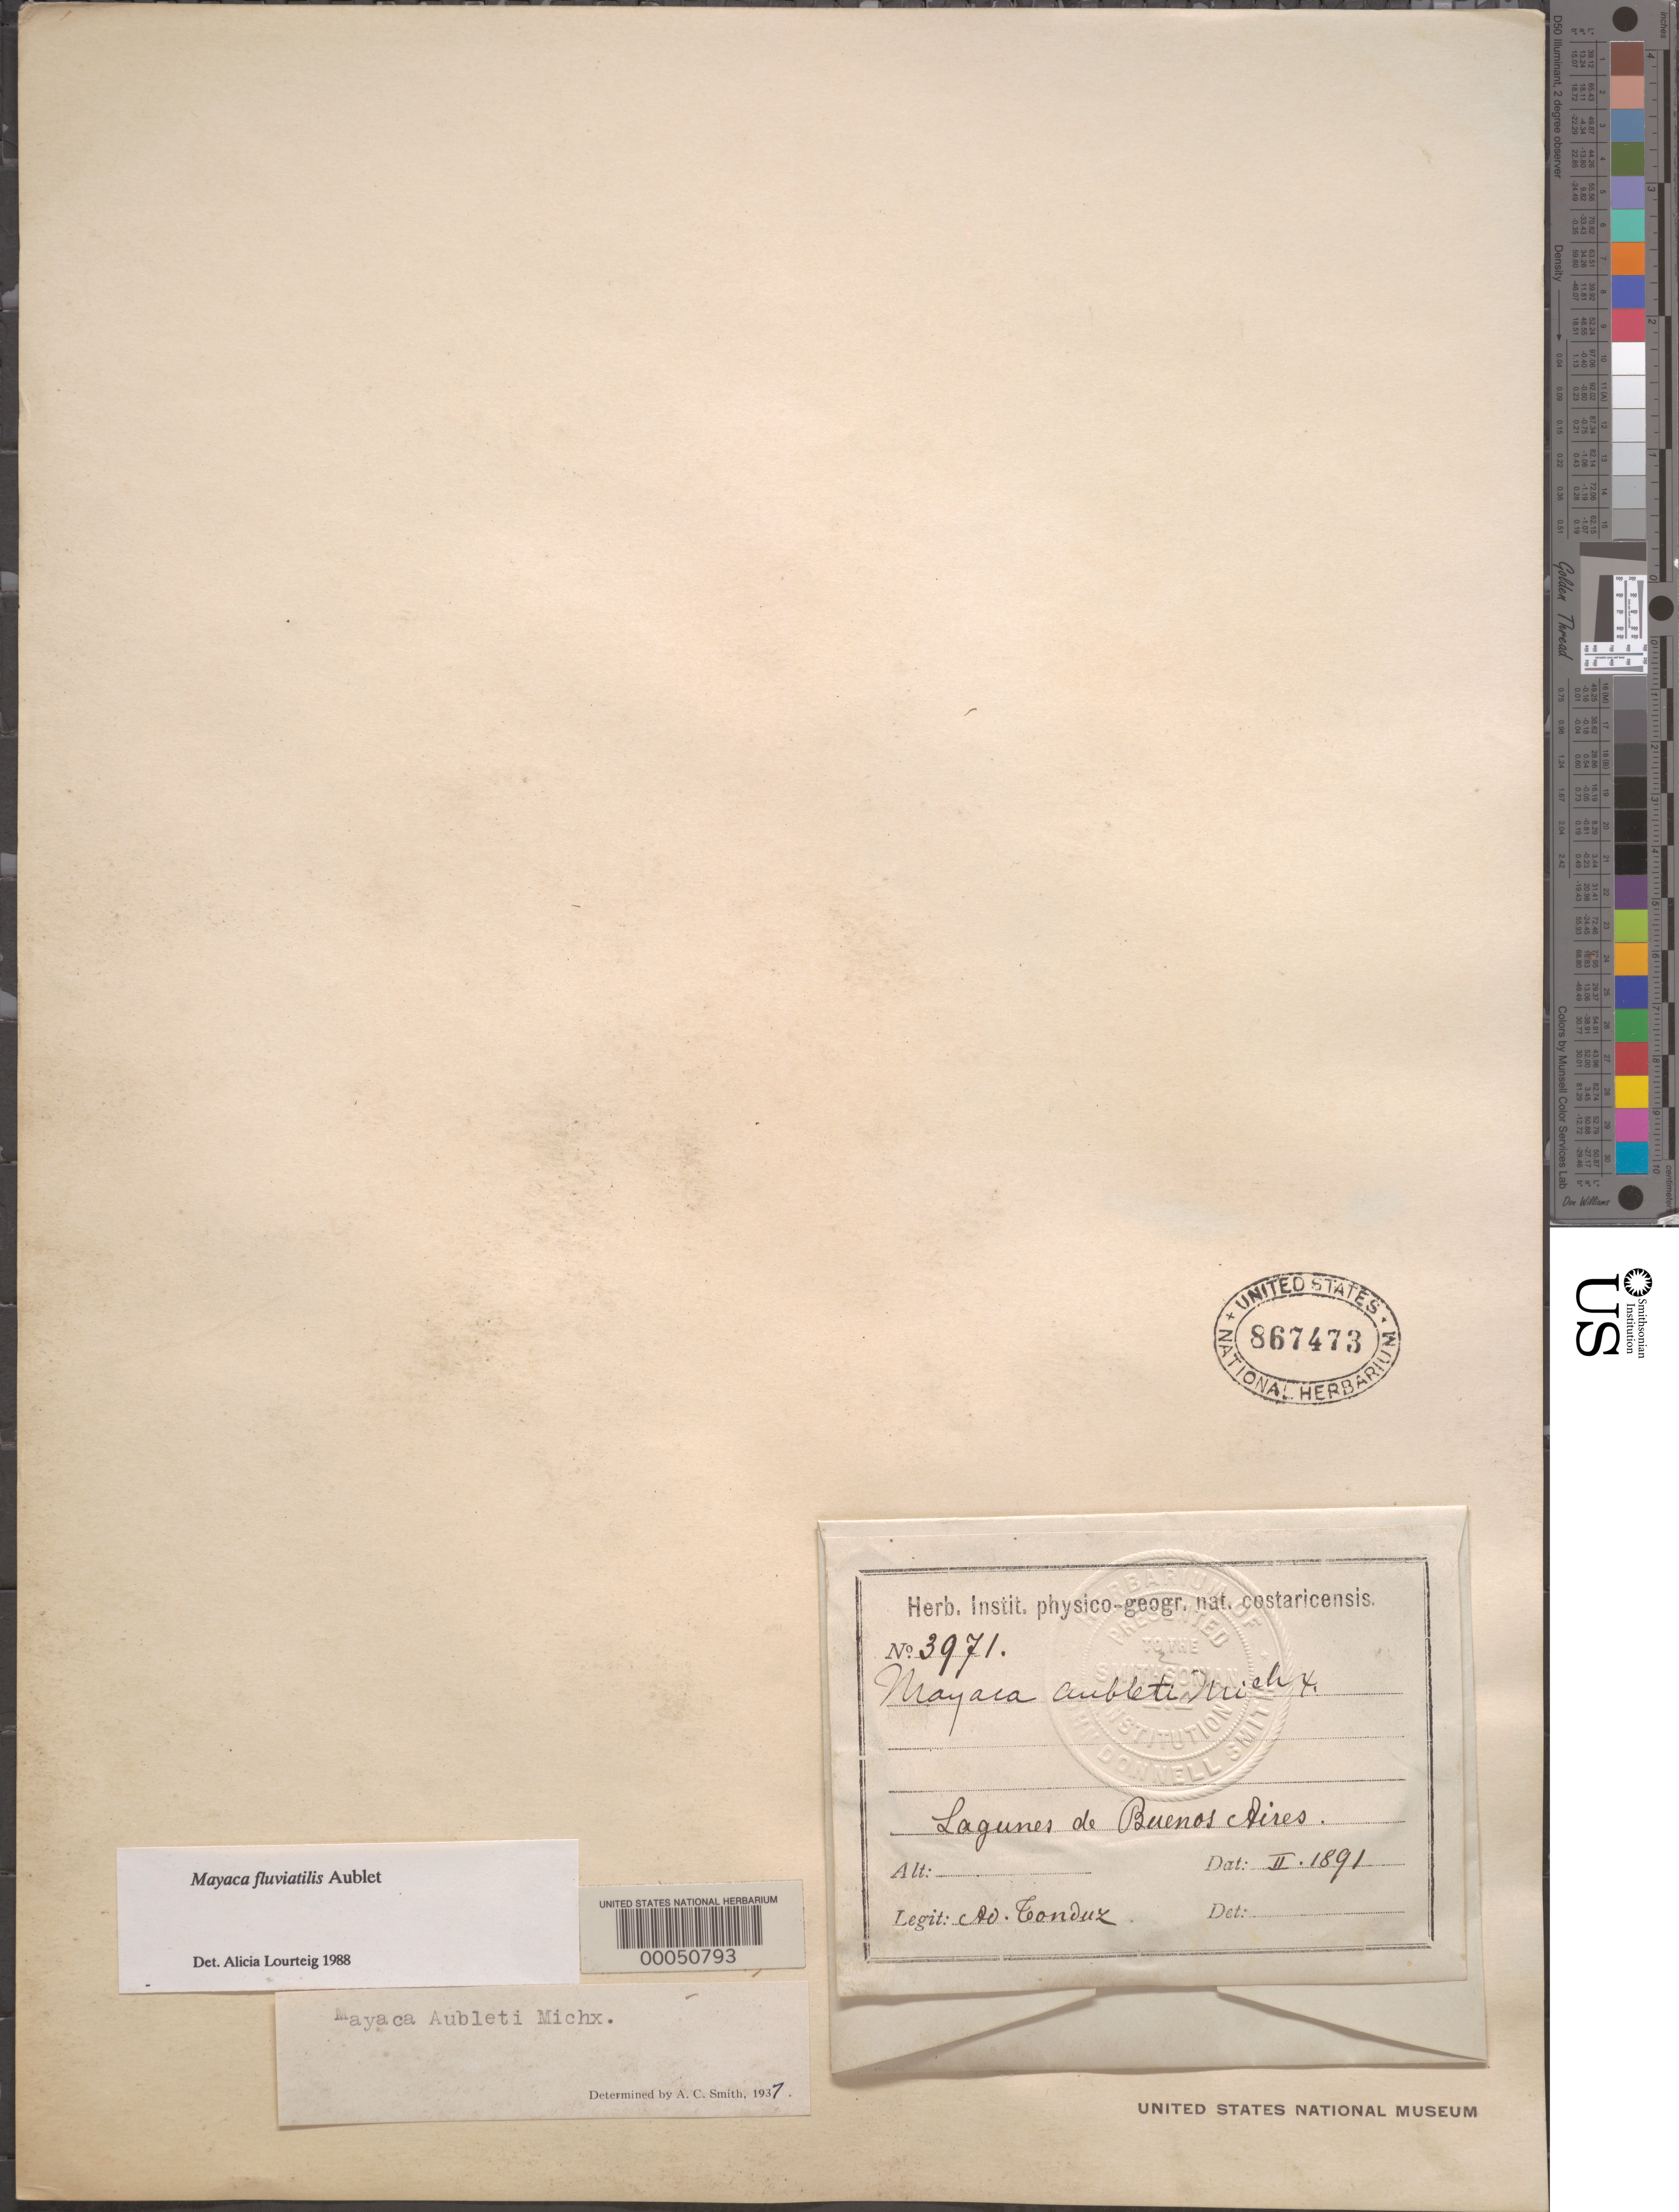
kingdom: Plantae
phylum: Tracheophyta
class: Liliopsida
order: Poales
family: Mayacaceae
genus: Mayaca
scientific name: Mayaca fluviatilis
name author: Aubl.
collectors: A. Tonduz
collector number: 3971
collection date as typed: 1891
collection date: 1891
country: Costa Rica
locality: Buenos Aires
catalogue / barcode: US 867473